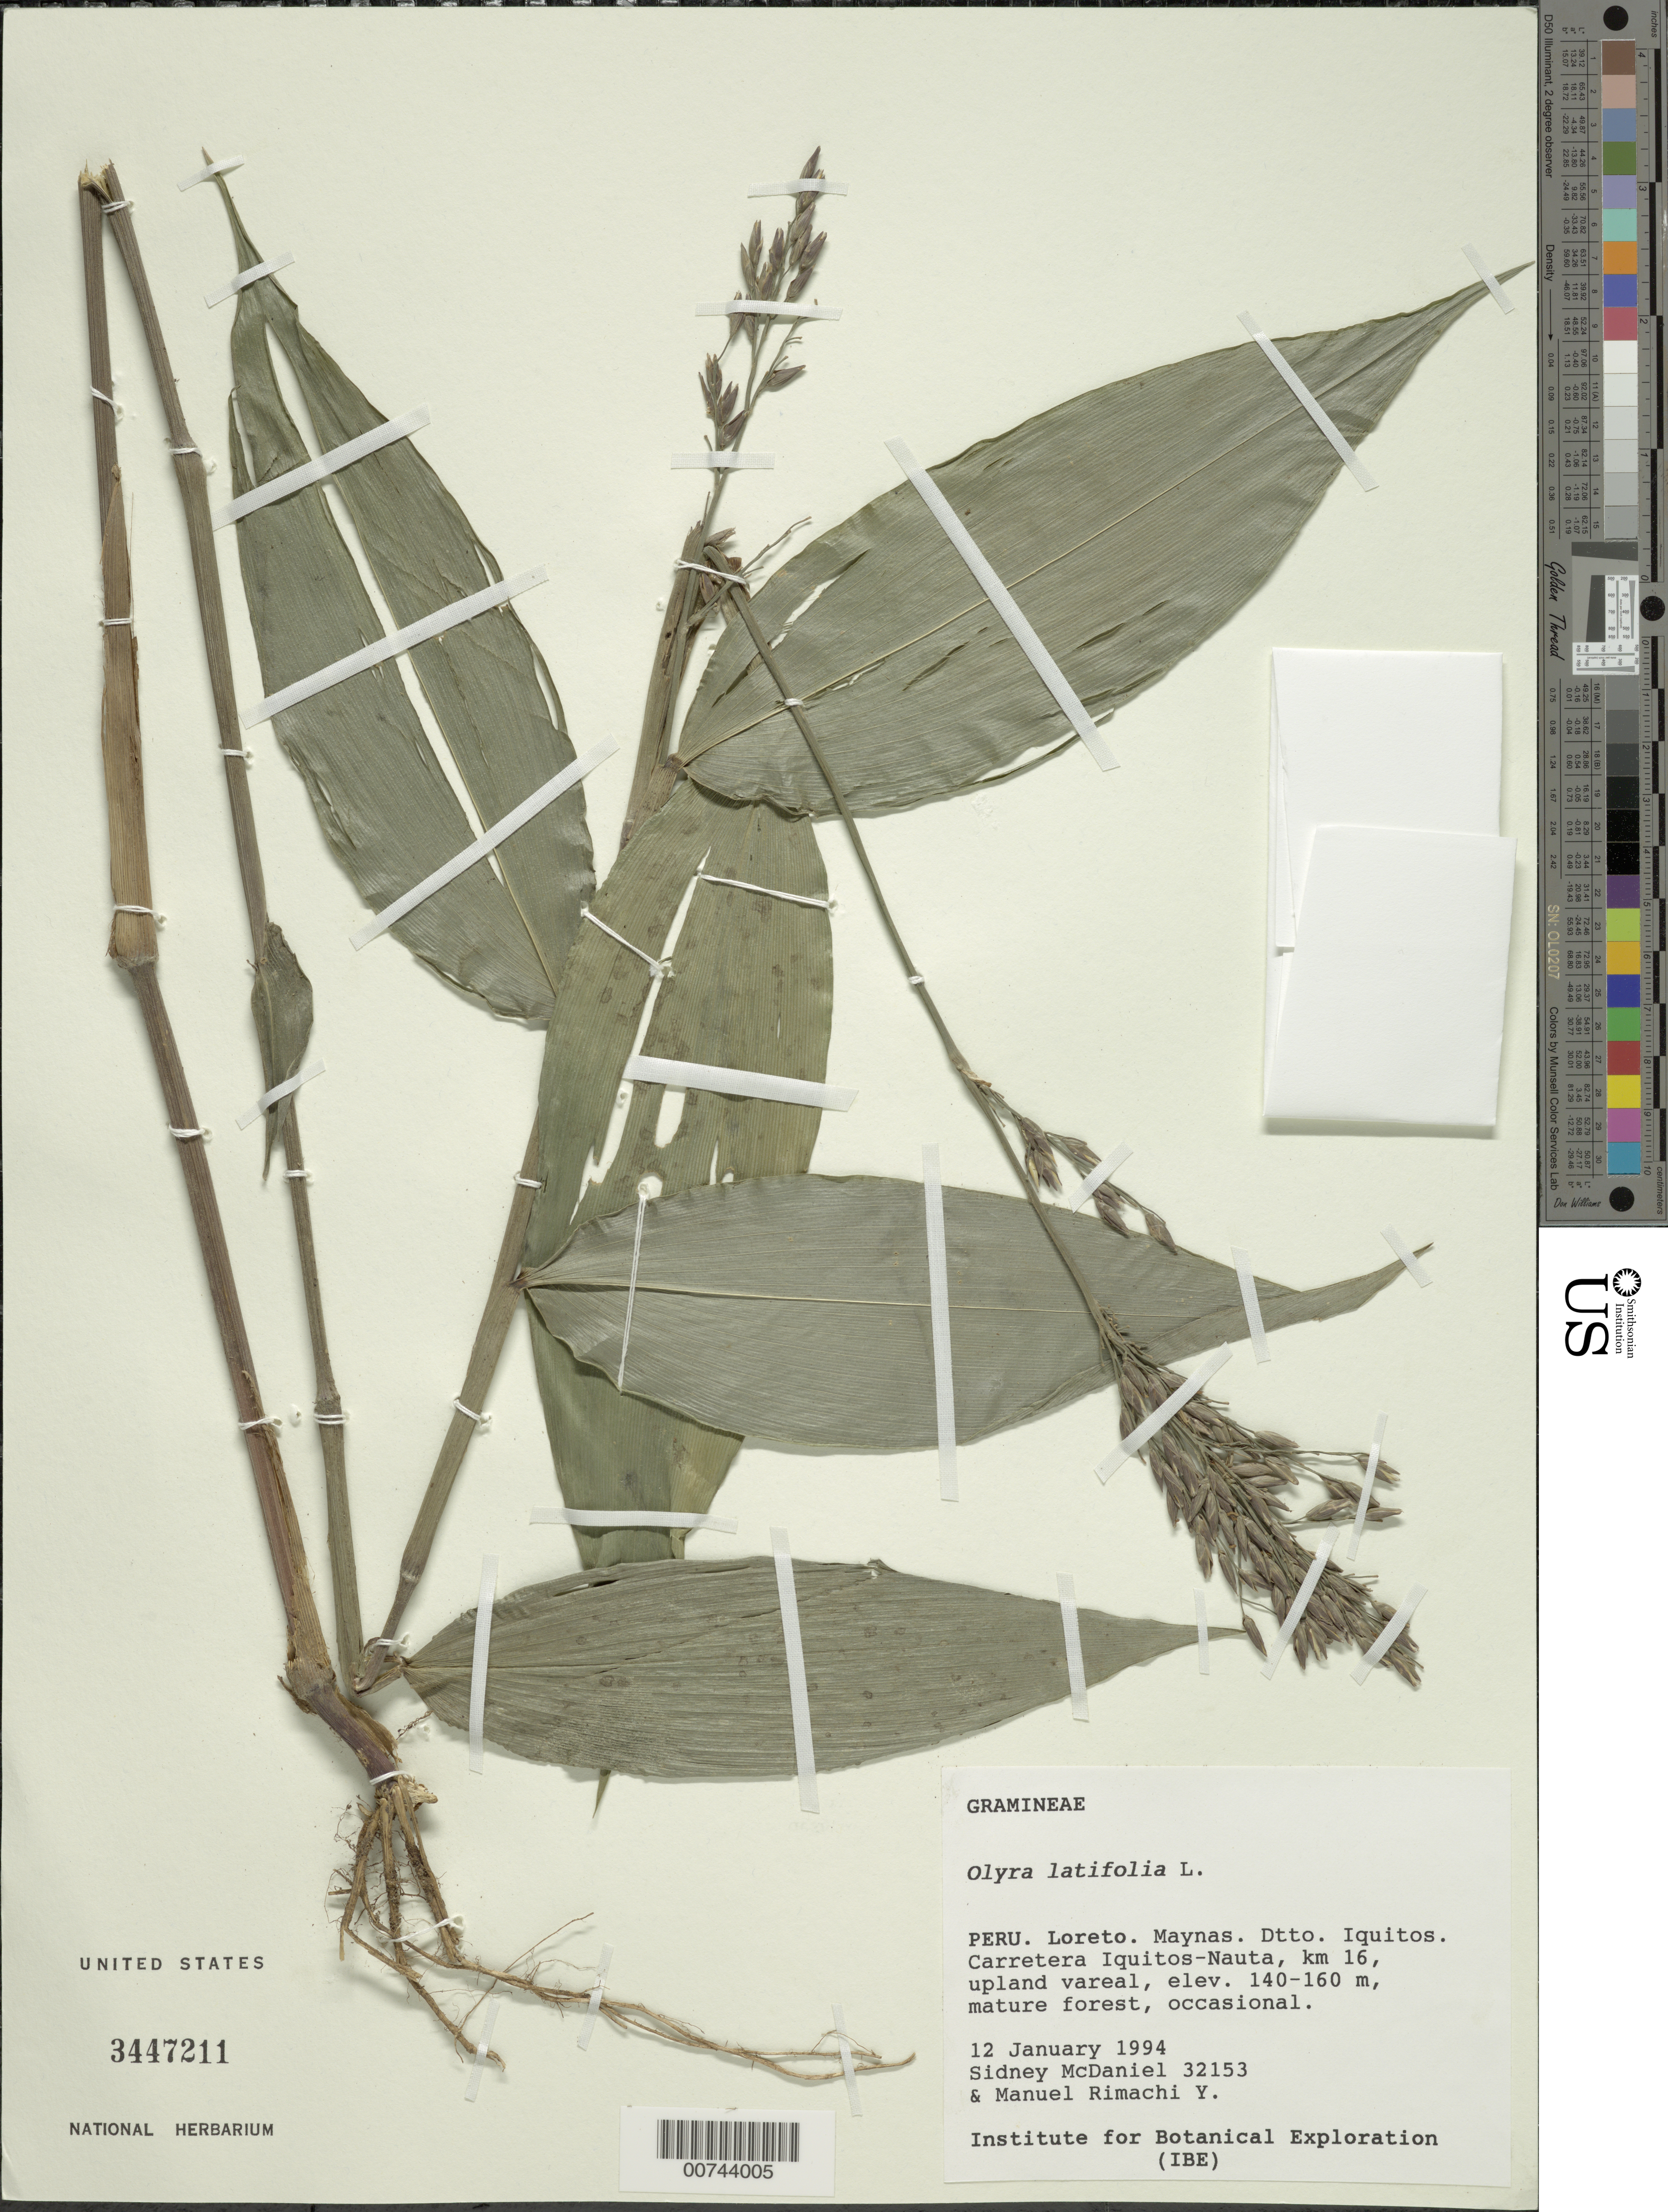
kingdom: Plantae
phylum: Tracheophyta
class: Liliopsida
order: Poales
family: Poaceae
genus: Olyra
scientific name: Olyra latifolia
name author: L.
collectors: S. T. McDaniel & M. Rimachi Y.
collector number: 32153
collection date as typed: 12 Jan 1994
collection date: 1994-01-12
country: Peru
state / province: Loreto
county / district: Maynas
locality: Iquitos Carretera Iquitos-Nauta.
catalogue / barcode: US 3447211